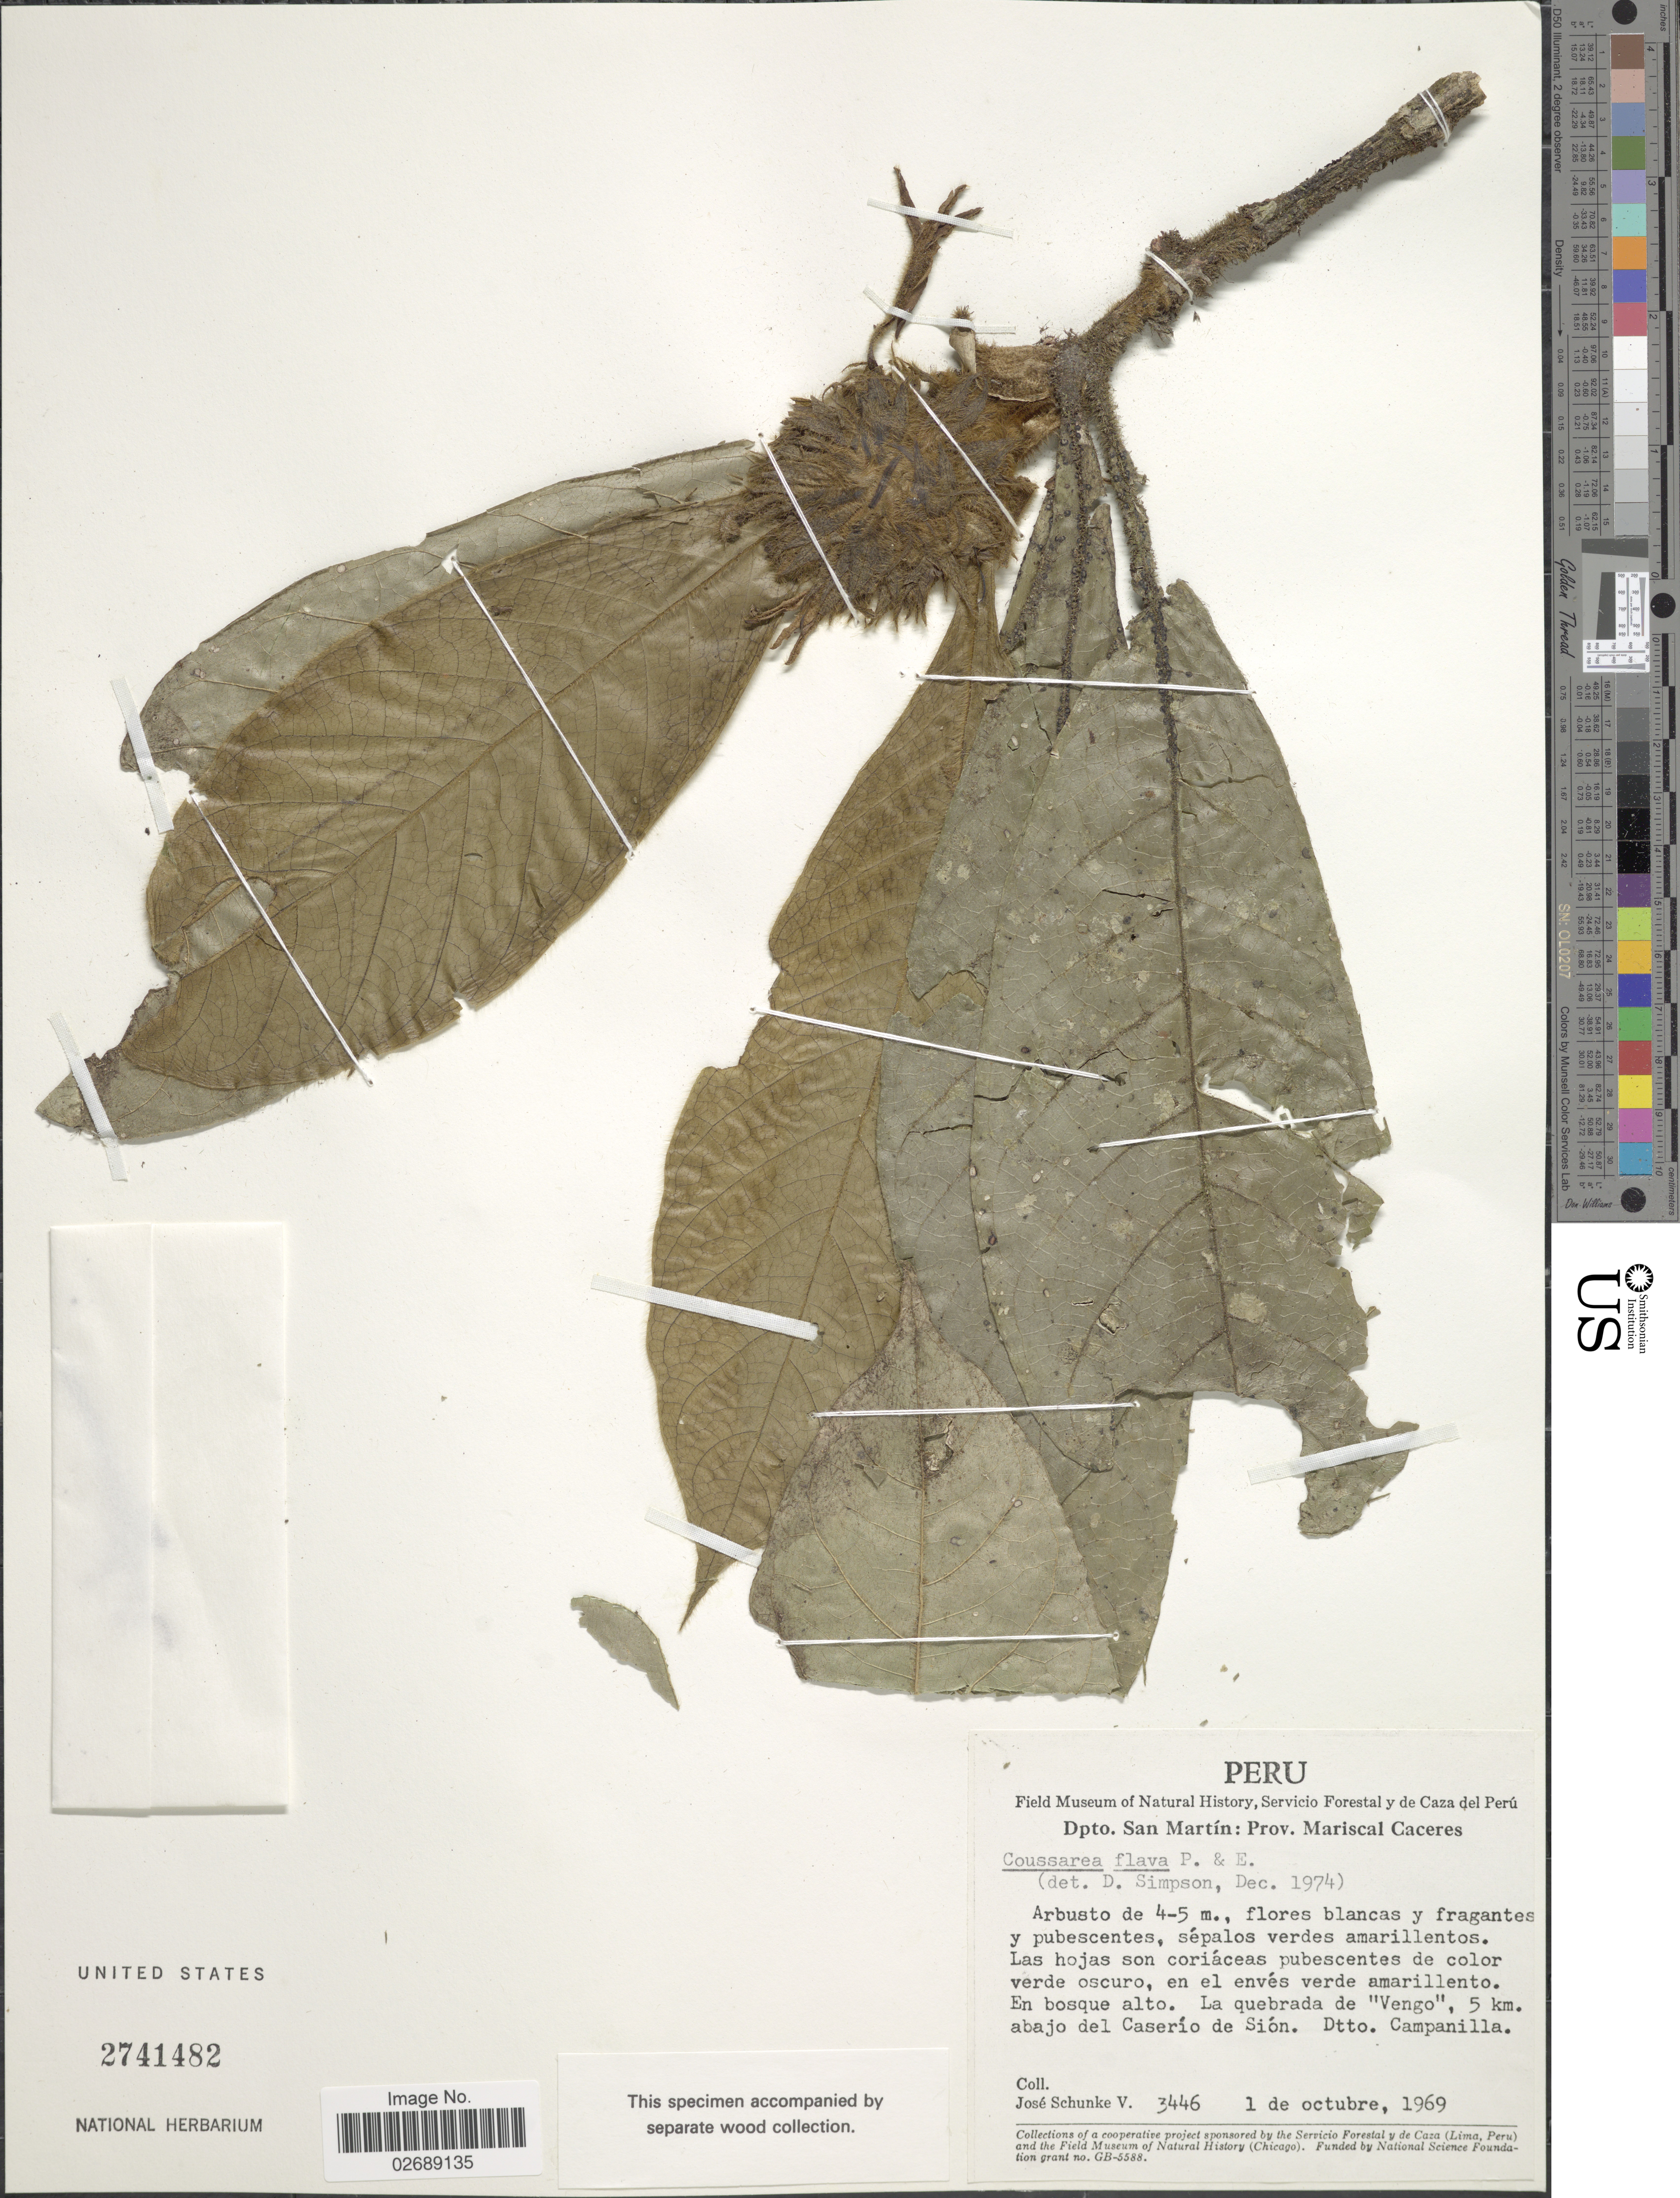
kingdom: Plantae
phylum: Tracheophyta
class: Magnoliopsida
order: Gentianales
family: Rubiaceae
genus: Coussarea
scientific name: Coussarea flava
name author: Poepp. & Endl.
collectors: J. Schunke Vigo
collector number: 3446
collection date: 1969-10-01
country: Peru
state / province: San Martín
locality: Prov. mariscal Caceres. La quebrada de "Vengo", 5 km. abajo del Caserio de Sion. Dtto. Campanilla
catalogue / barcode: US 2741482